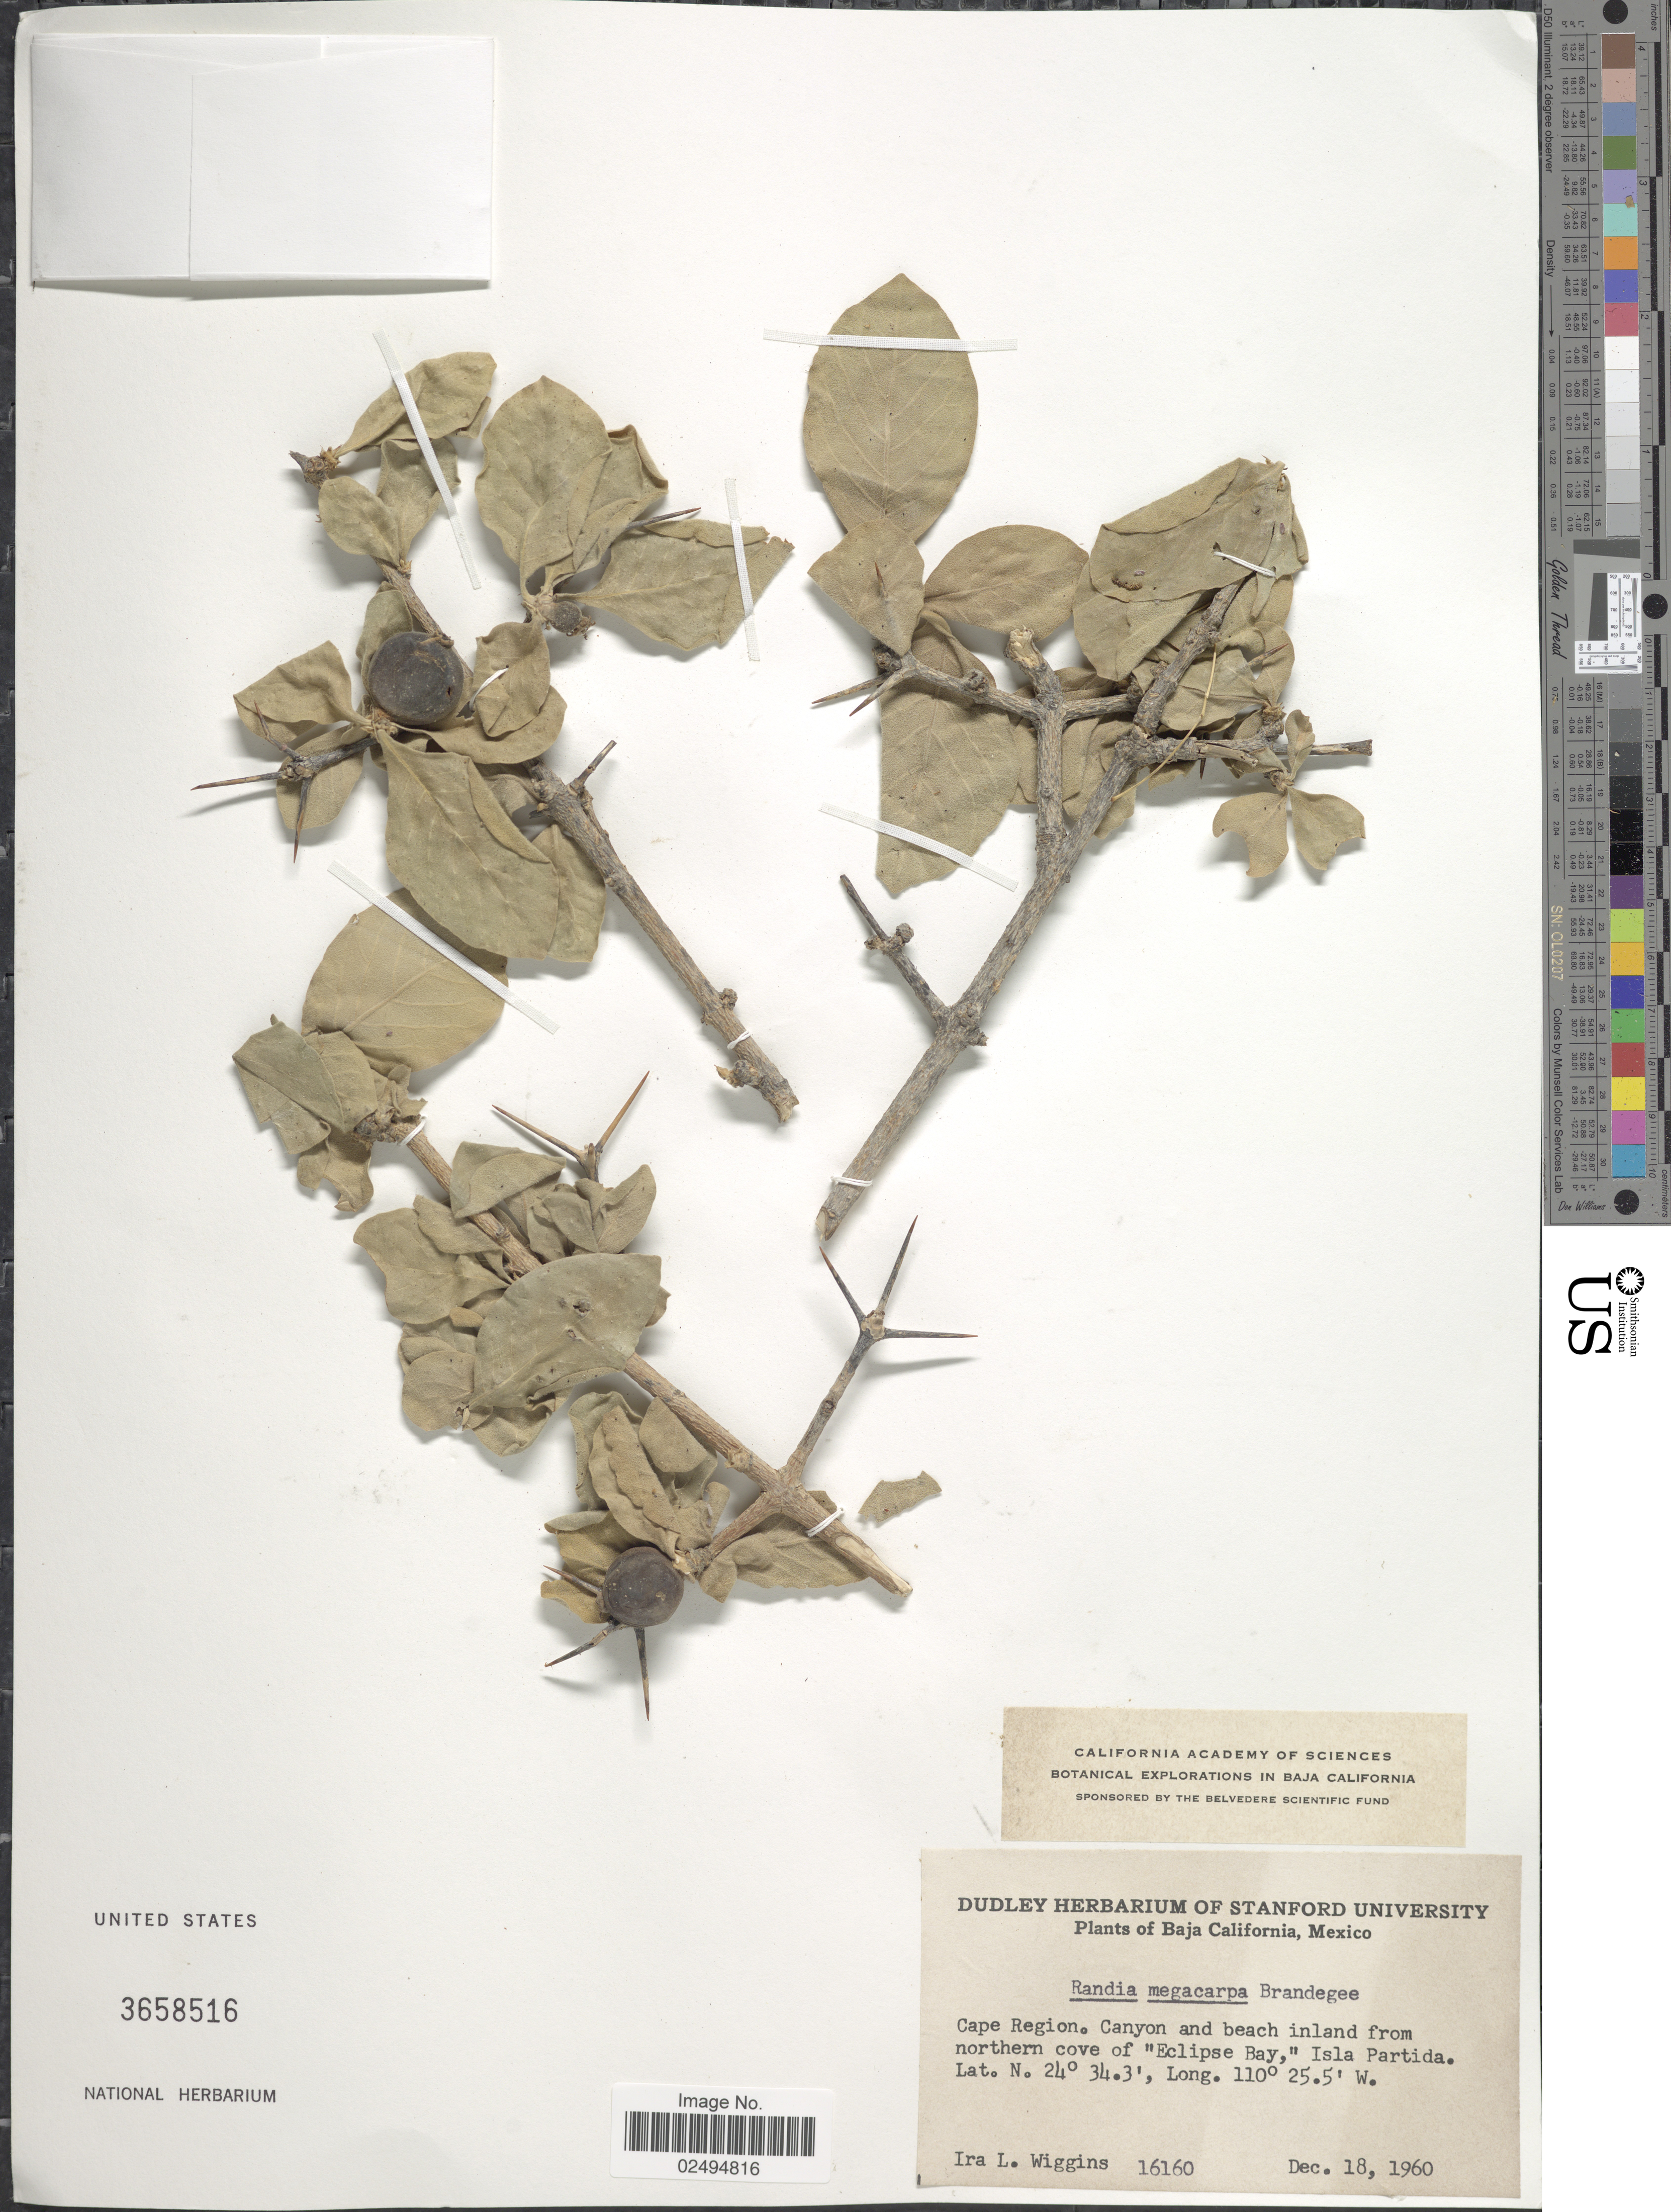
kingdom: Plantae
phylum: Tracheophyta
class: Magnoliopsida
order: Gentianales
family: Rubiaceae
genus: Randia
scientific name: Randia megacarpa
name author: Brandegee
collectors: I. L. Wiggins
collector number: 16160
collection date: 1960-12-18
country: Mexico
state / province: Baja California Sur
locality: Cape Region, Canyon and beach inland from northern cove of "Eclipse Bay", Isla Partida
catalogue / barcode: US 3658516